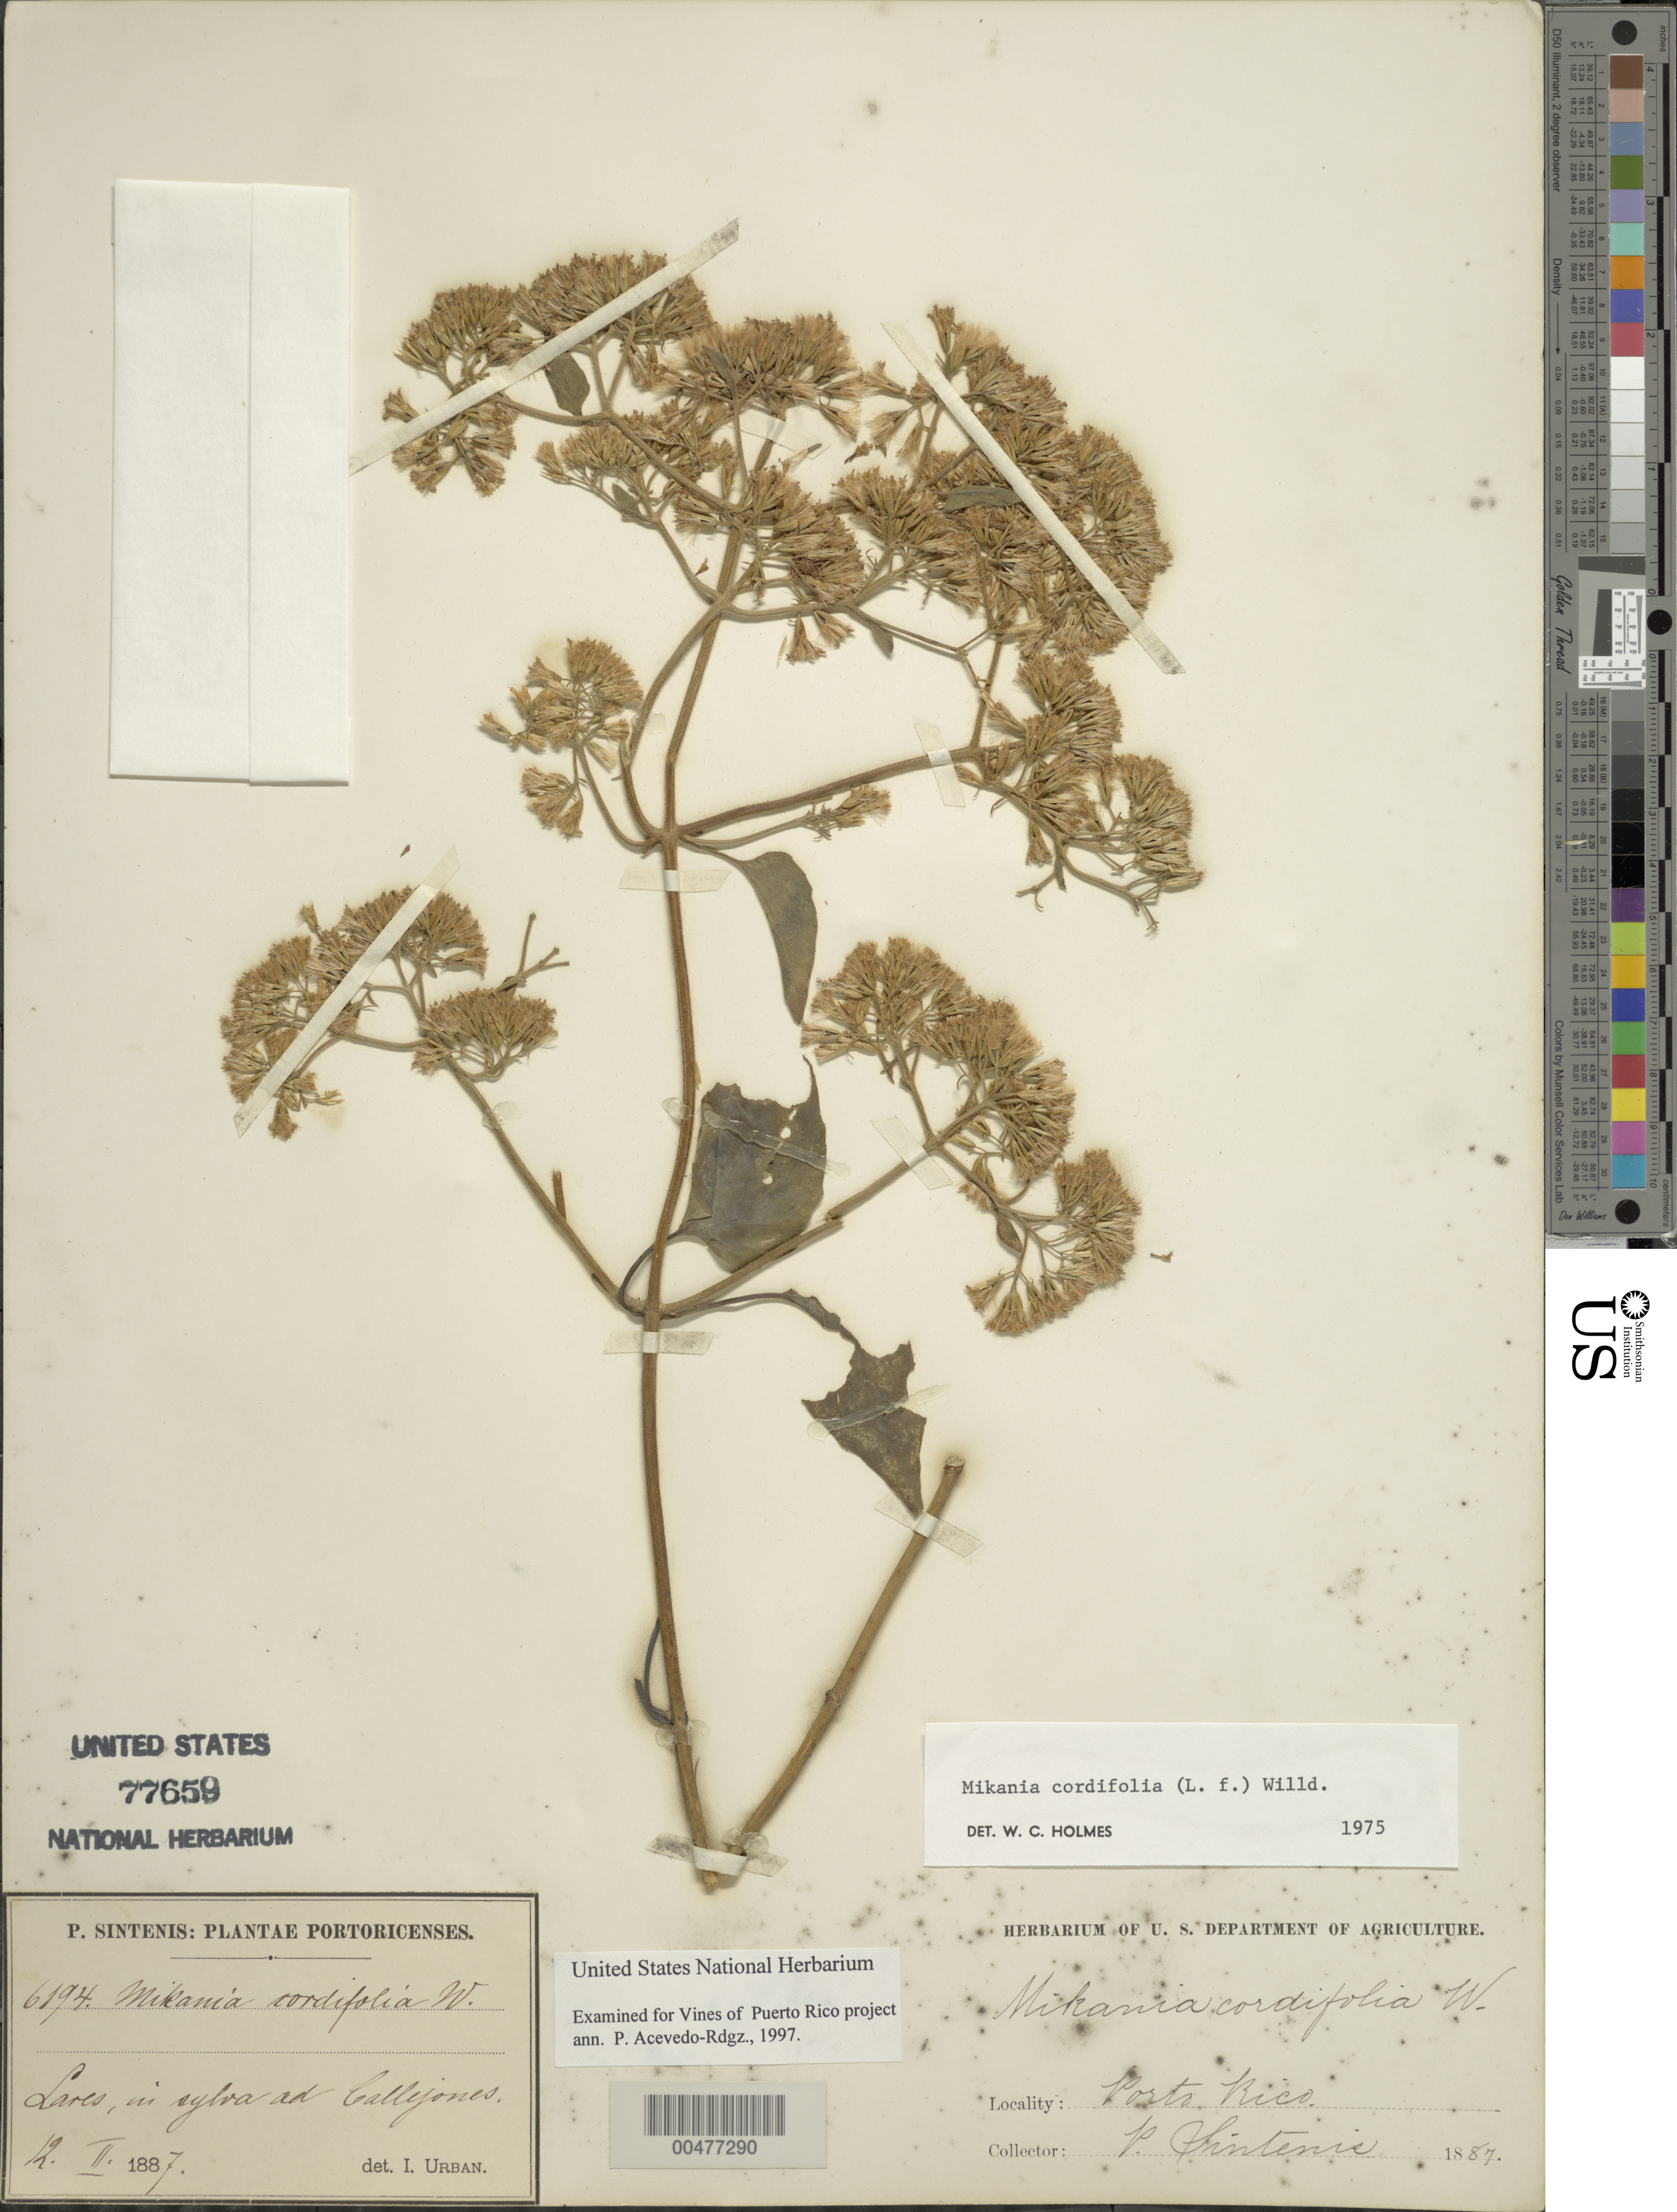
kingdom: Plantae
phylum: Tracheophyta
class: Magnoliopsida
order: Asterales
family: Asteraceae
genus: Mikania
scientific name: Mikania cordifolia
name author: Kunth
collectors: P. Sintenis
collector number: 6194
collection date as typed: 12 Feb 1887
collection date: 1887-02-12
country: Puerto Rico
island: Greater Antilles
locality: Lares. In sylva ad Callejones.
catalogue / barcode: US 77659